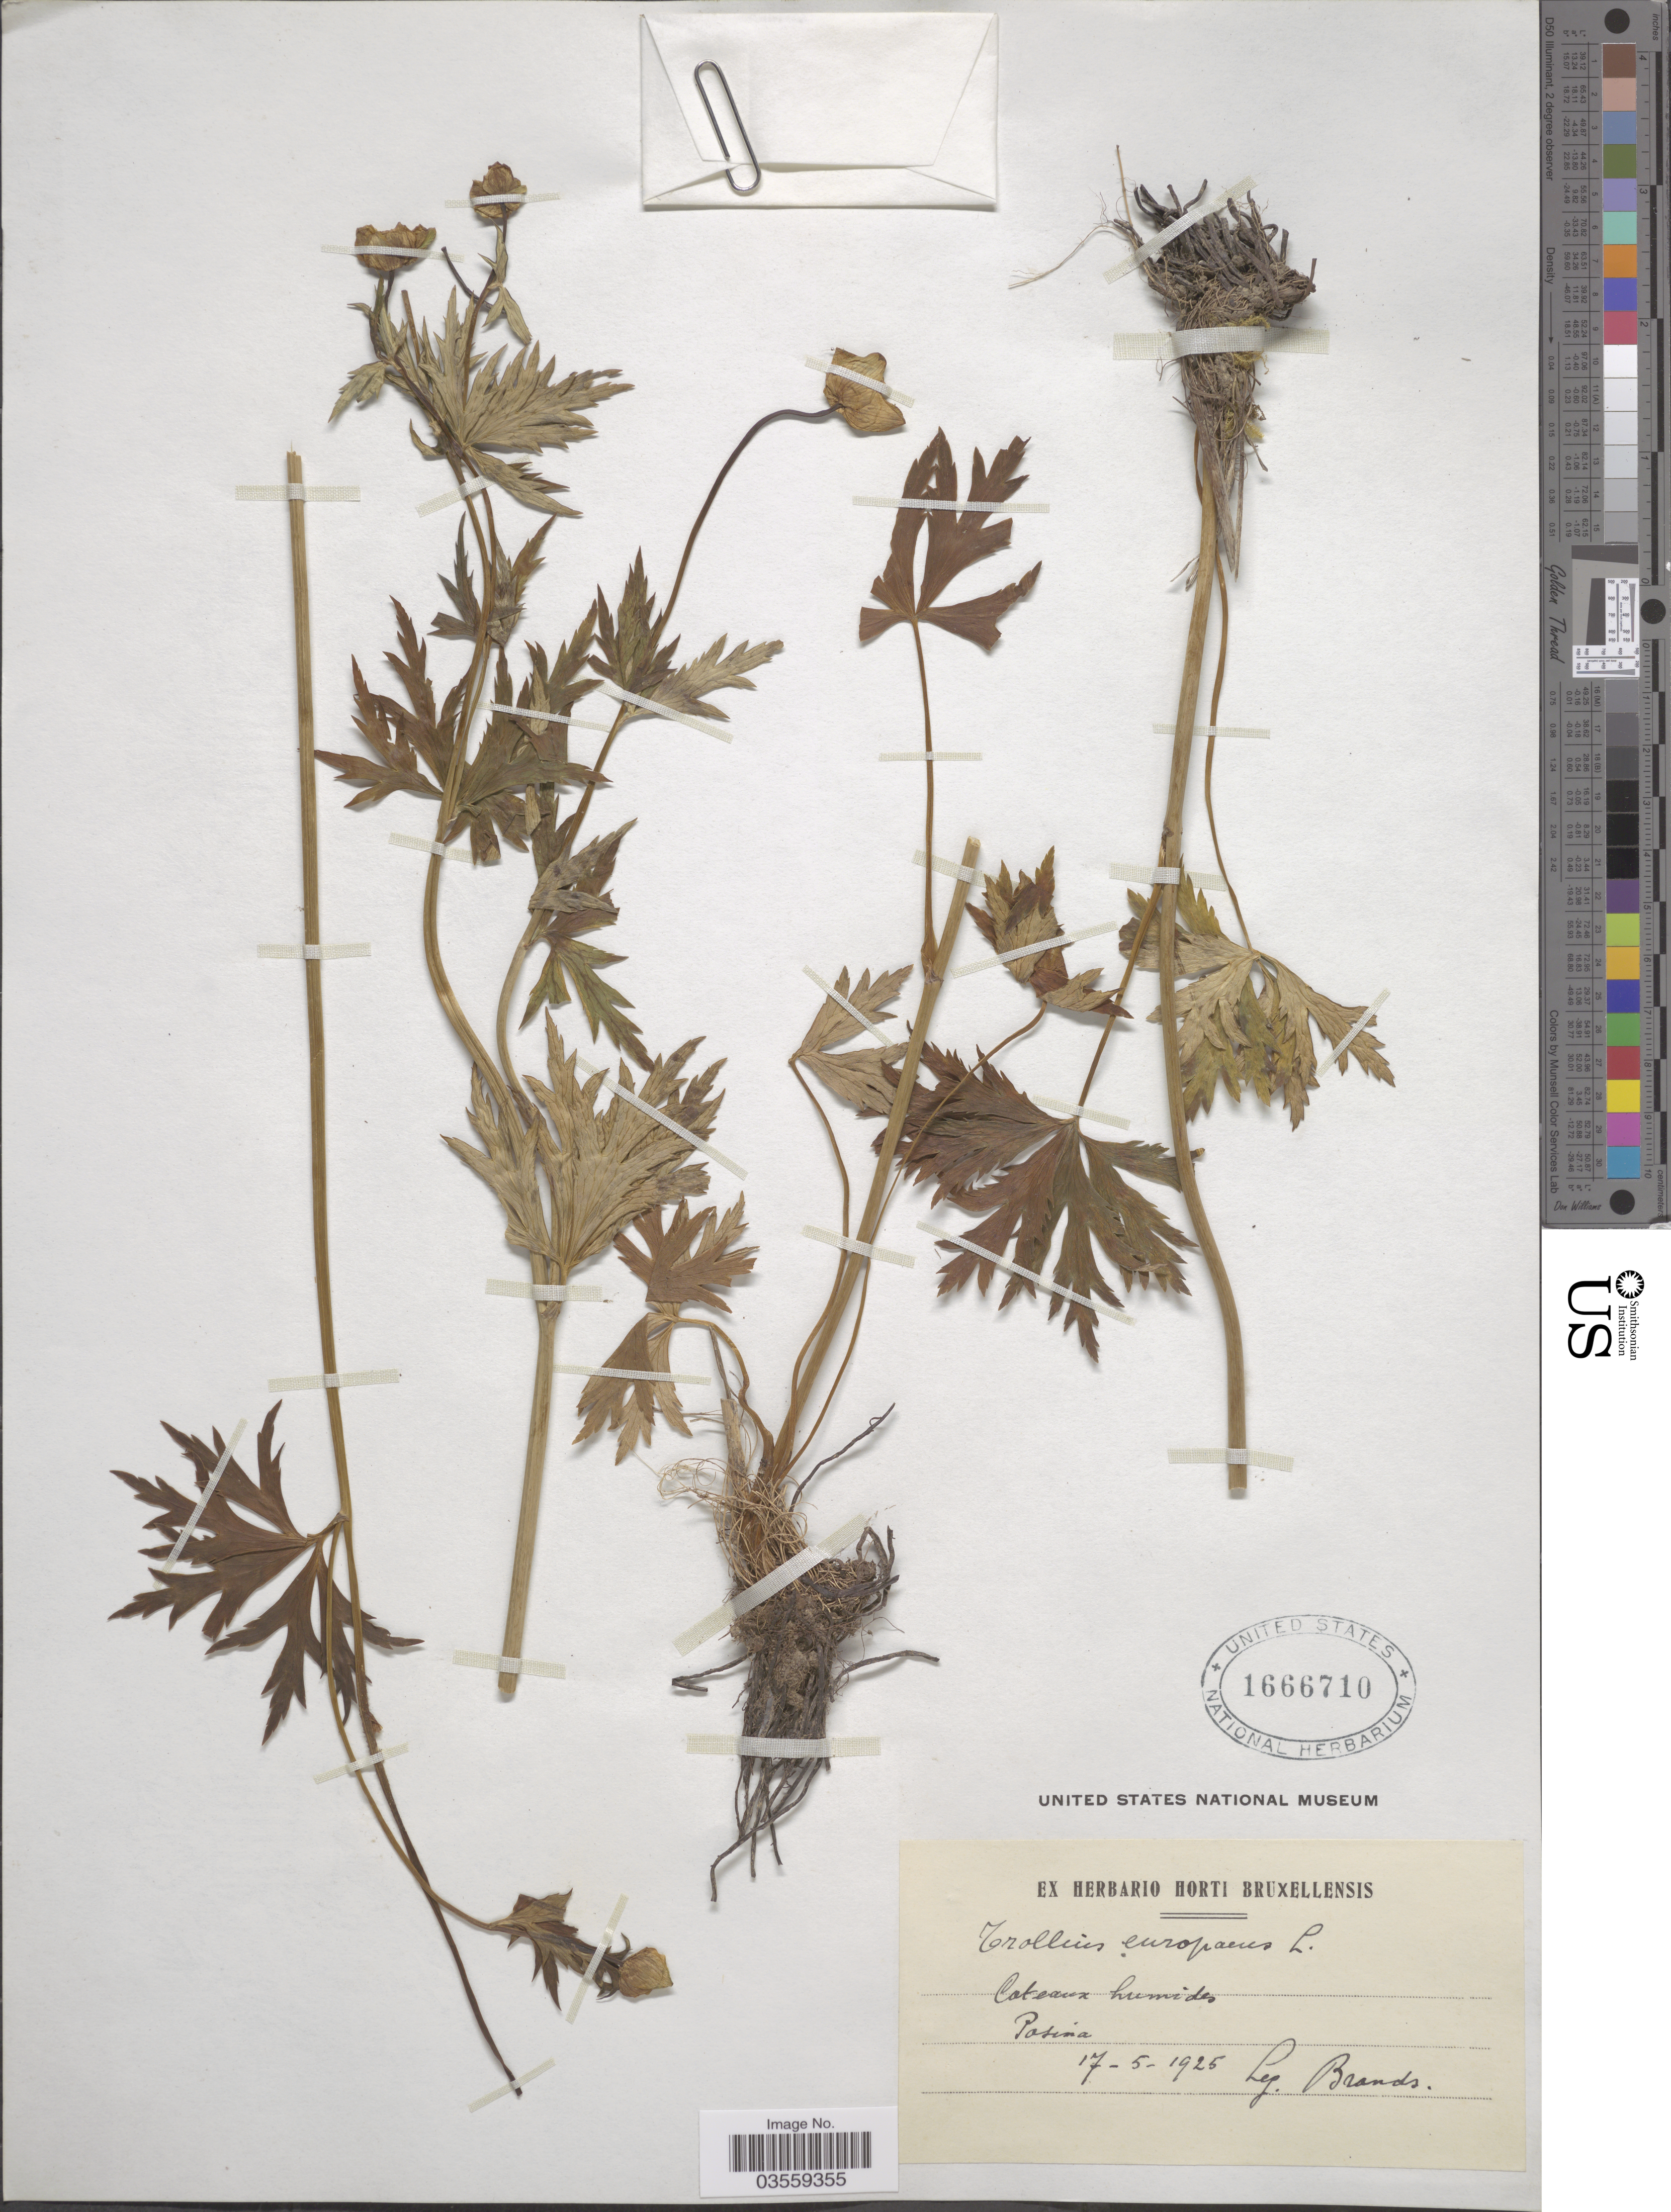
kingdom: Plantae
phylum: Tracheophyta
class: Magnoliopsida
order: Ranunculales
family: Ranunculaceae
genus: Trollius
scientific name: Trollius europaeus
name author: L.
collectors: Brands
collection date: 1925-05-17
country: Italy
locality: Posina.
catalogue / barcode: US 1666710